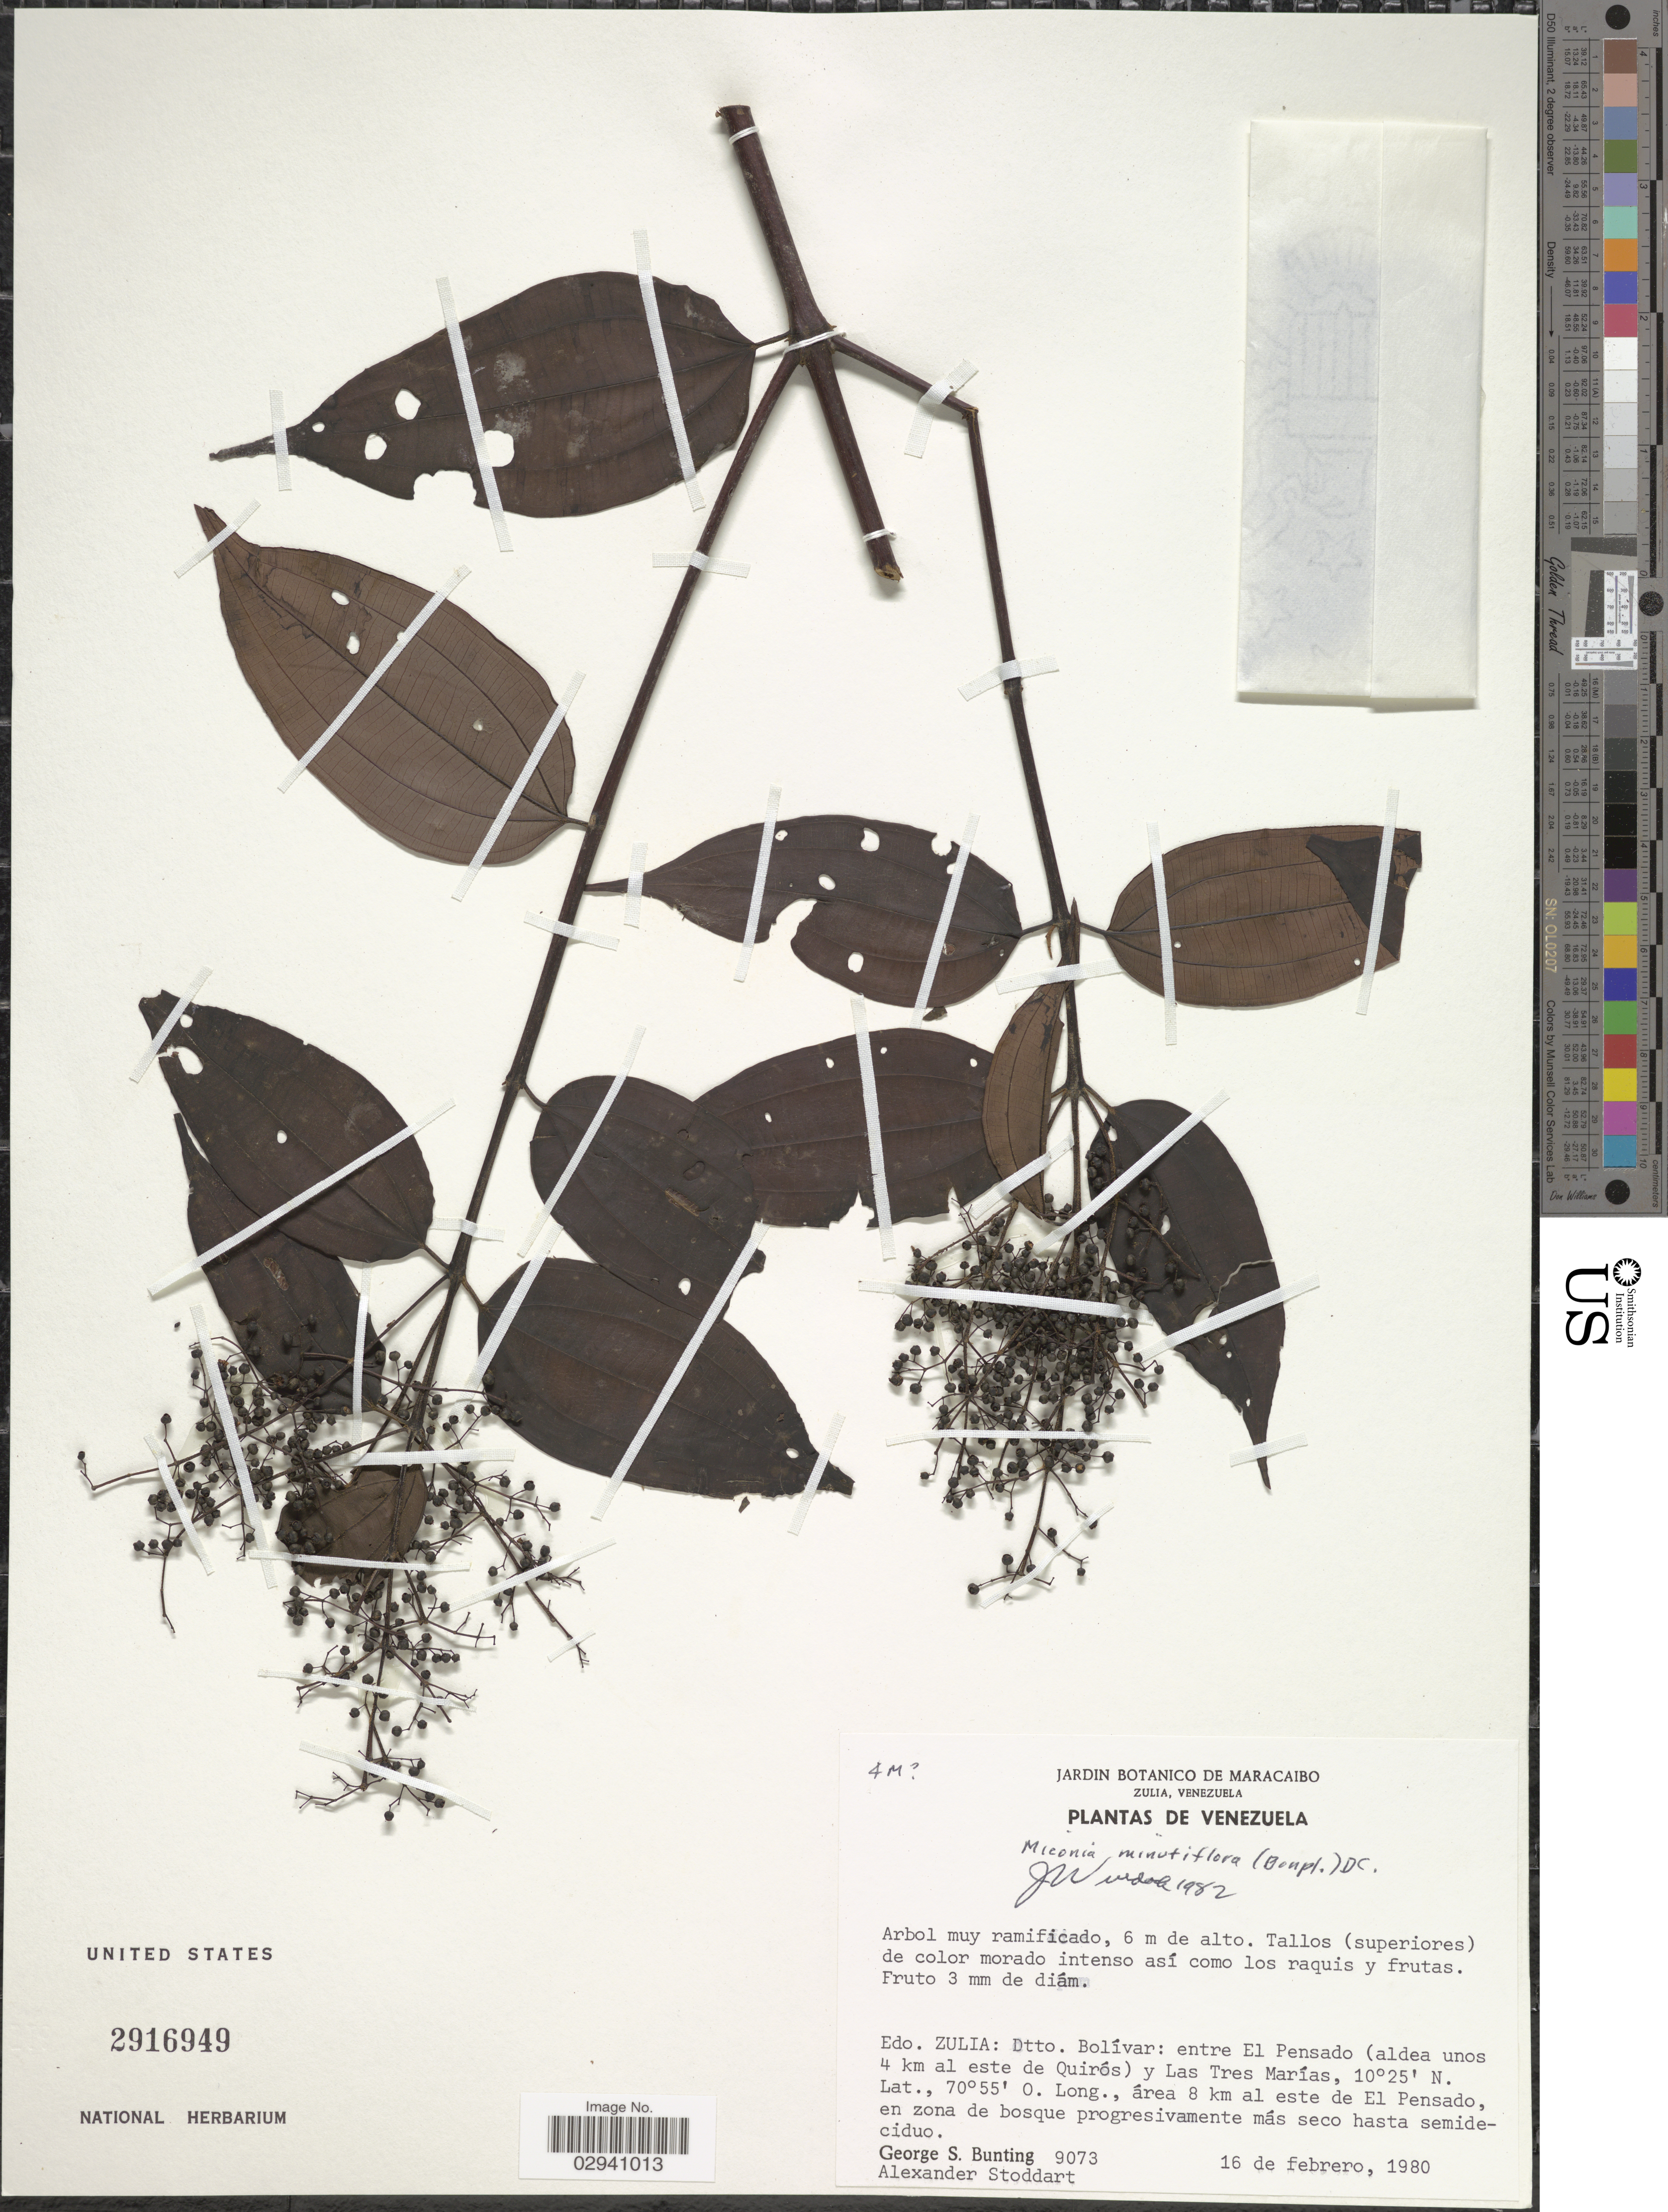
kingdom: Plantae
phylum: Tracheophyta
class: Magnoliopsida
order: Myrtales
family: Melastomataceae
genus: Miconia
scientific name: Miconia minutiflora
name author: (Bonpl.) DC.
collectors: G. S. Bunting & A. Stoddart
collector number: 9073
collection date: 1980-02-16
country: Venezuela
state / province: Zulia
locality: Edo. Zulia: Dtto. Bolívar: entre El Pensado (aldea unos 4 km al este de Quirós) y Las Tres Marías, área 8 km al este de El Pensado.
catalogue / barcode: US 2916949